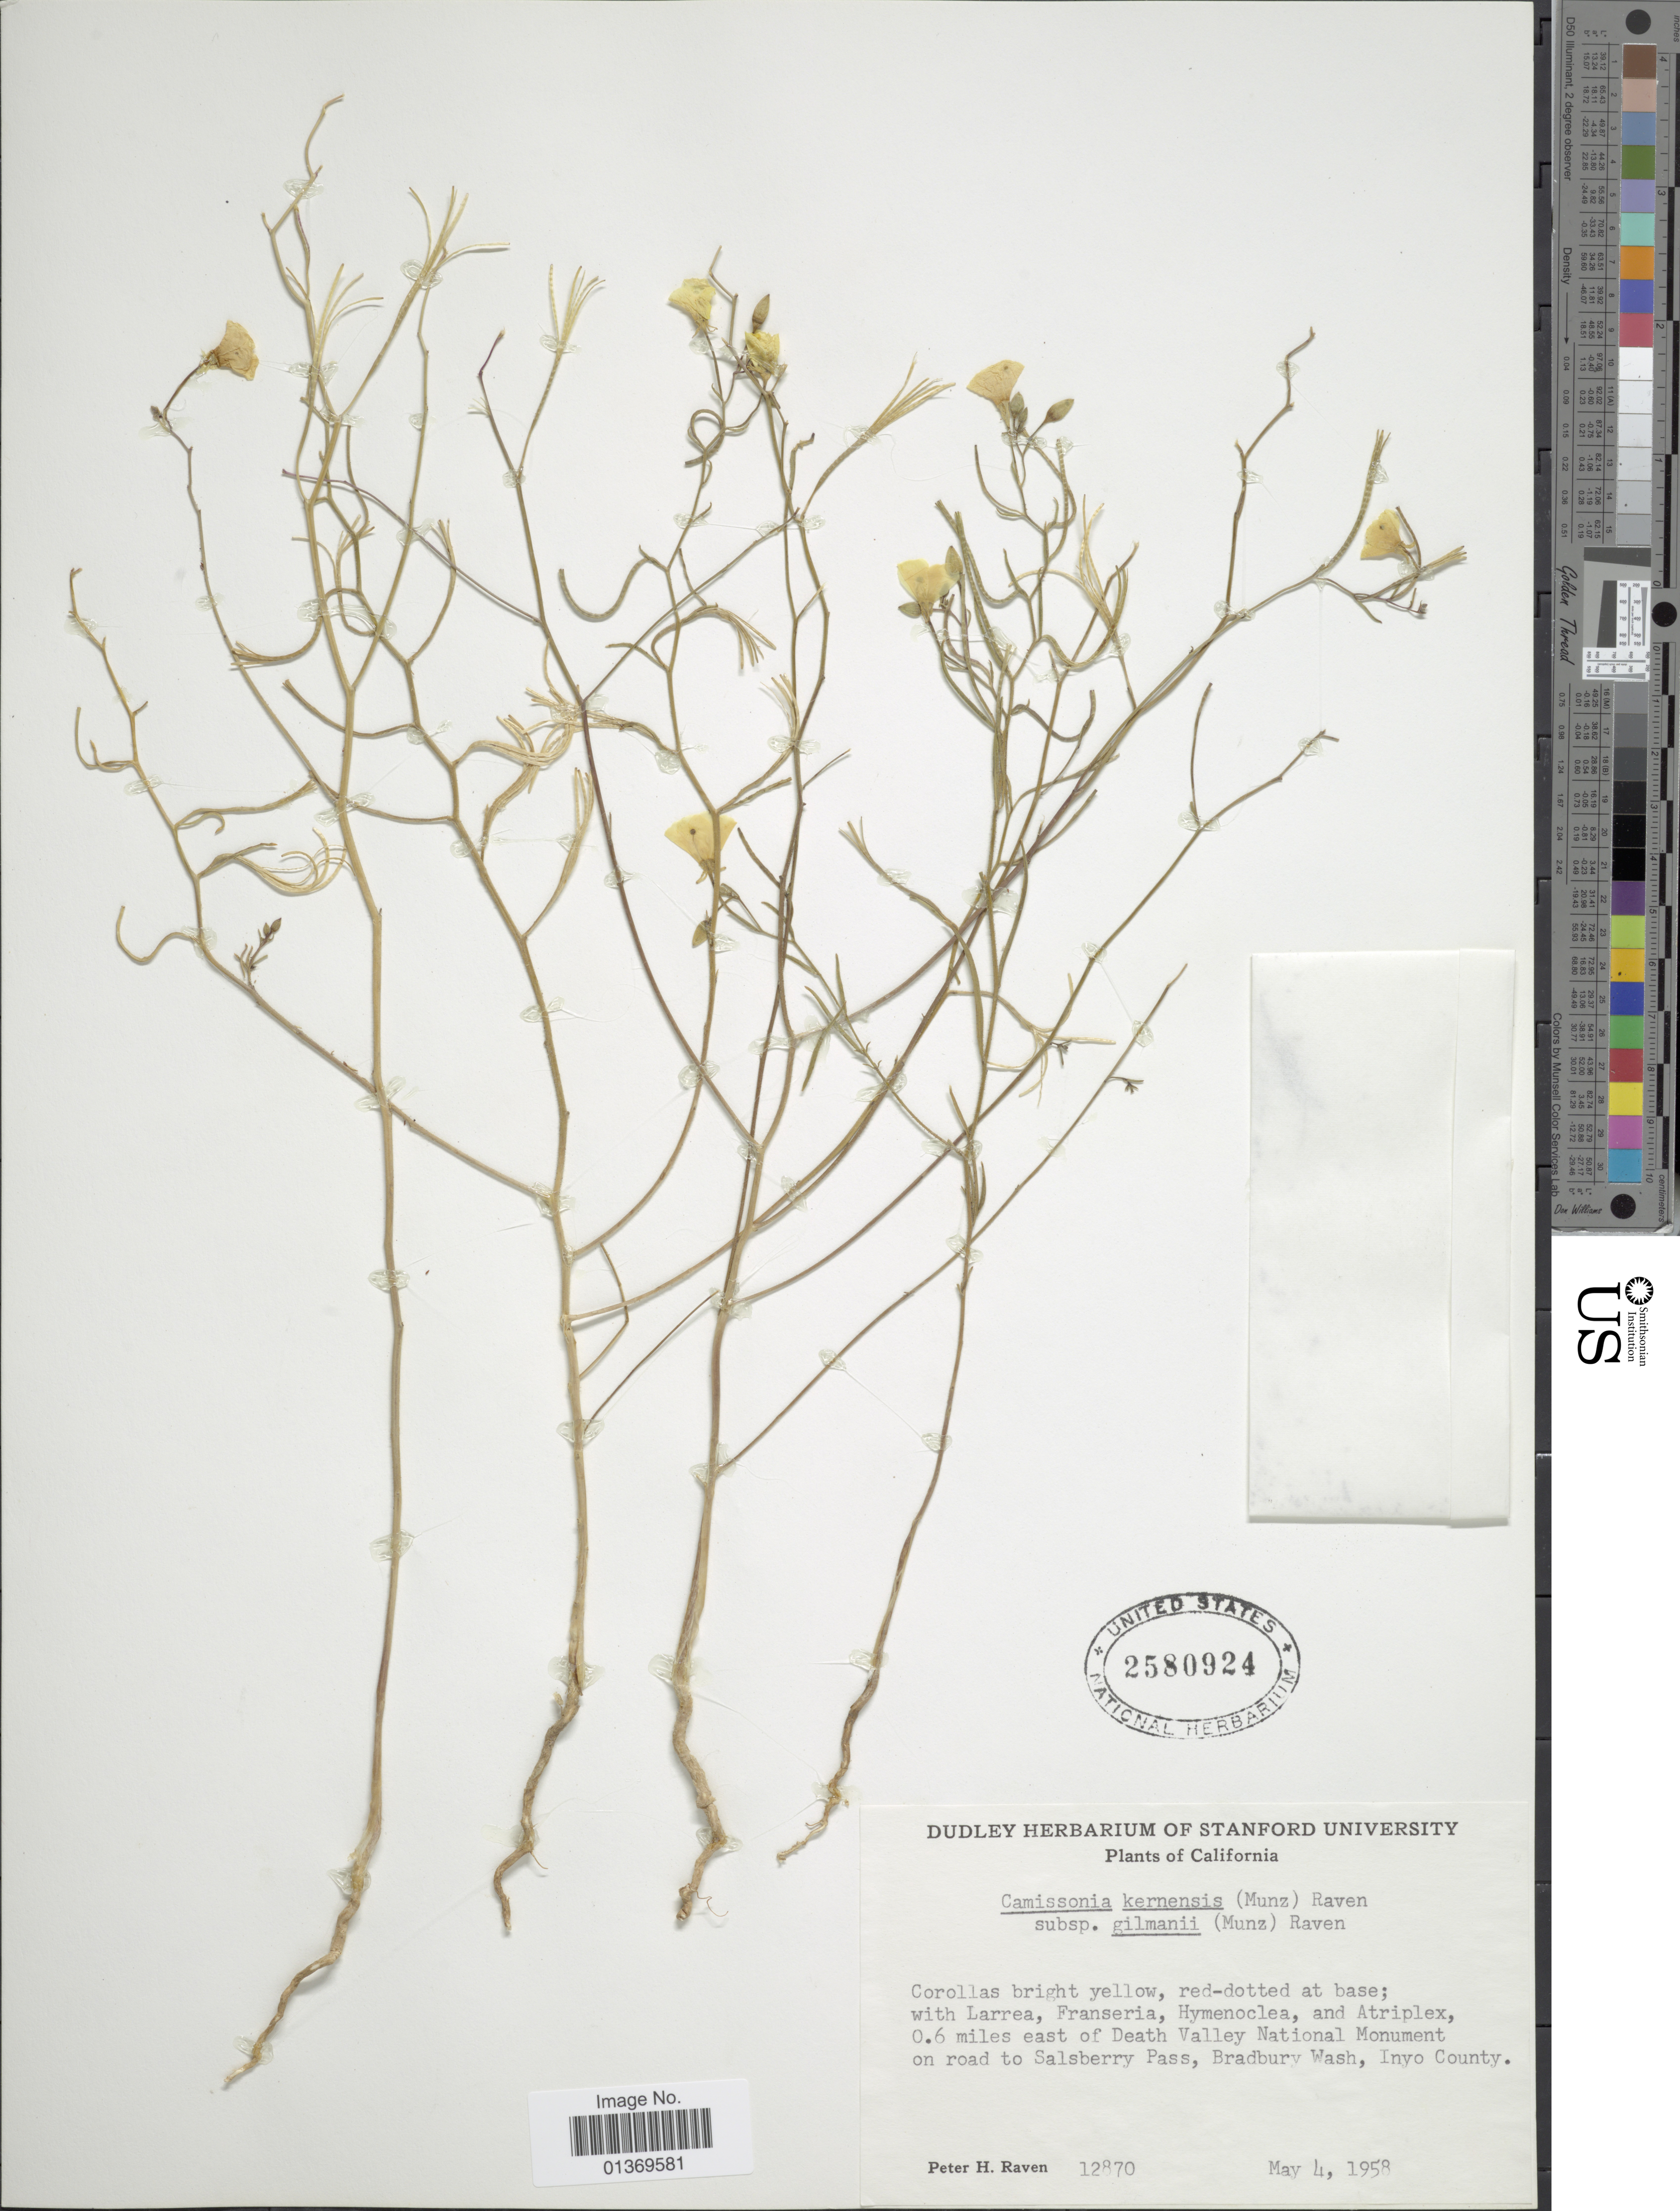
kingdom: Plantae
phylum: Tracheophyta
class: Magnoliopsida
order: Myrtales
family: Onagraceae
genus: Camissonia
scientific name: Camissonia kernensis subsp. gilmanii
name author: (Munz) P.H. Raven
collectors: P. H. Raven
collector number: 12870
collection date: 1958-05-04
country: United States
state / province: California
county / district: Inyo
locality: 0.6 miles east of Death Valley National Monument on road to Salsberry Pass, Bradbury Wash, Inyo County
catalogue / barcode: US 2580924